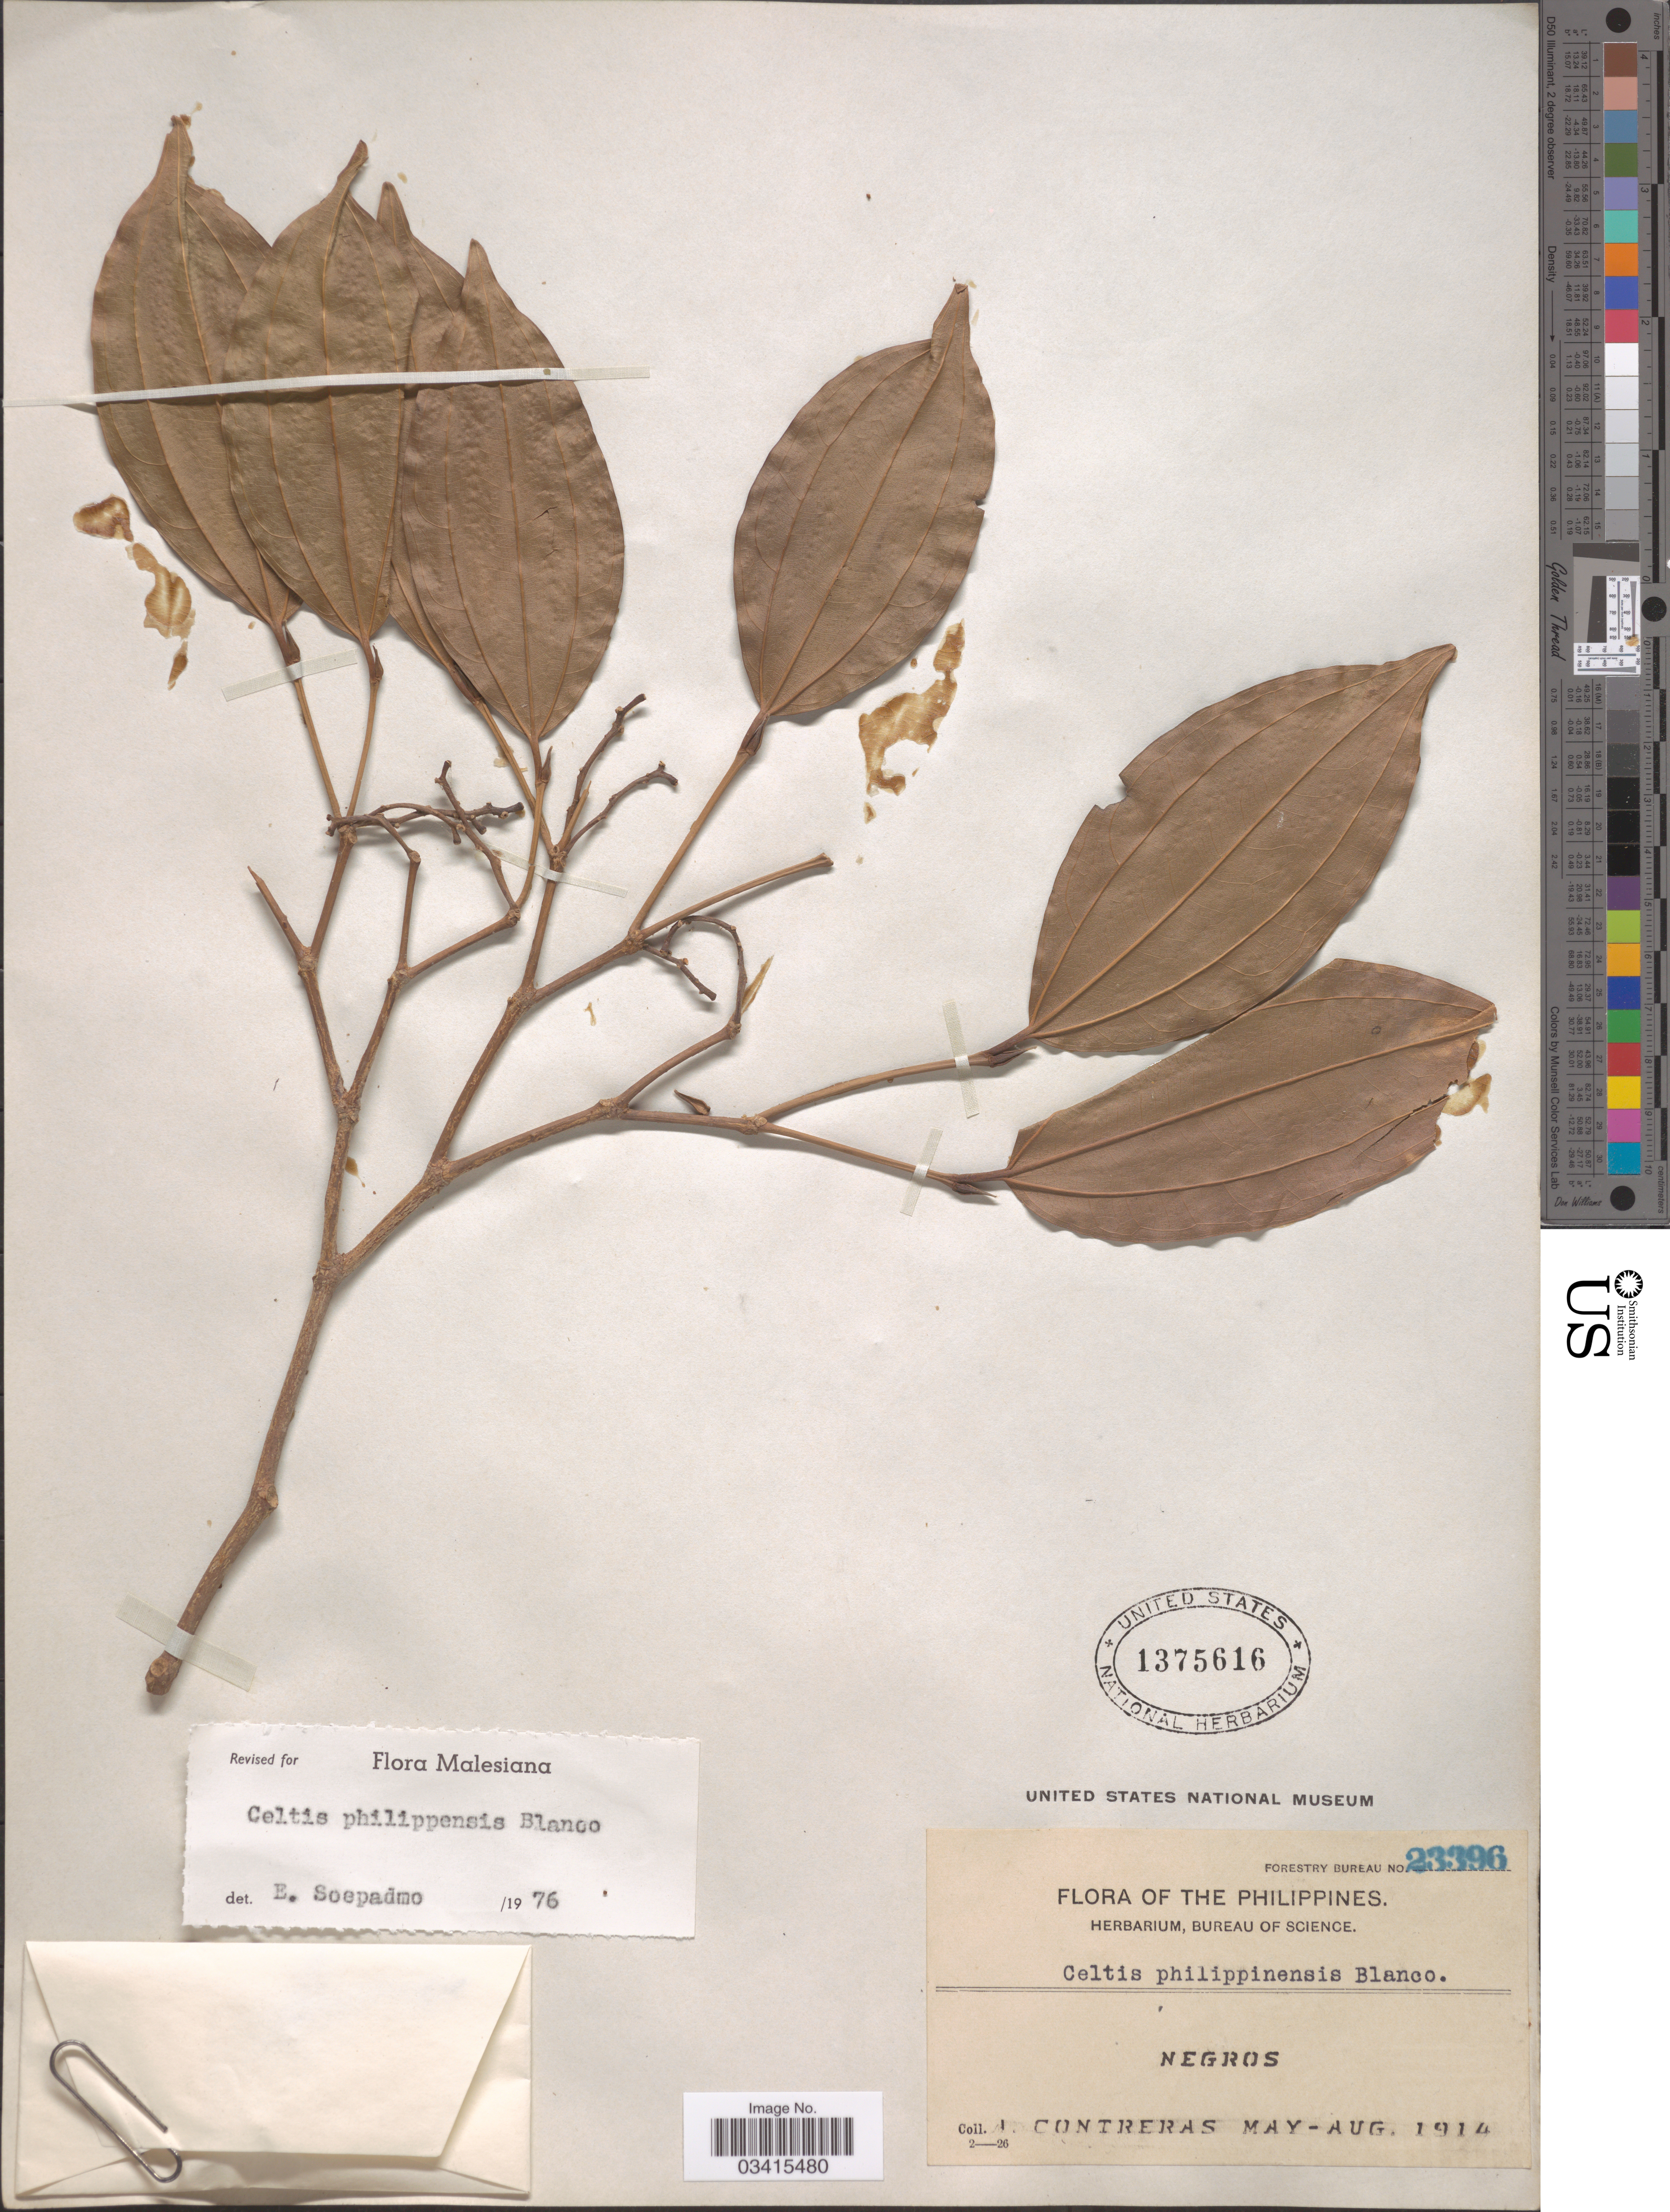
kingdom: Plantae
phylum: Tracheophyta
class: Magnoliopsida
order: Rosales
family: Cannabaceae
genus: Celtis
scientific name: Celtis philippensis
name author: Blanco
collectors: A. Contreras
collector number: Forestry Bureau 23396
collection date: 1914-05/1914-08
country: Philippines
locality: Negros.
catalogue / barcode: US 1375616